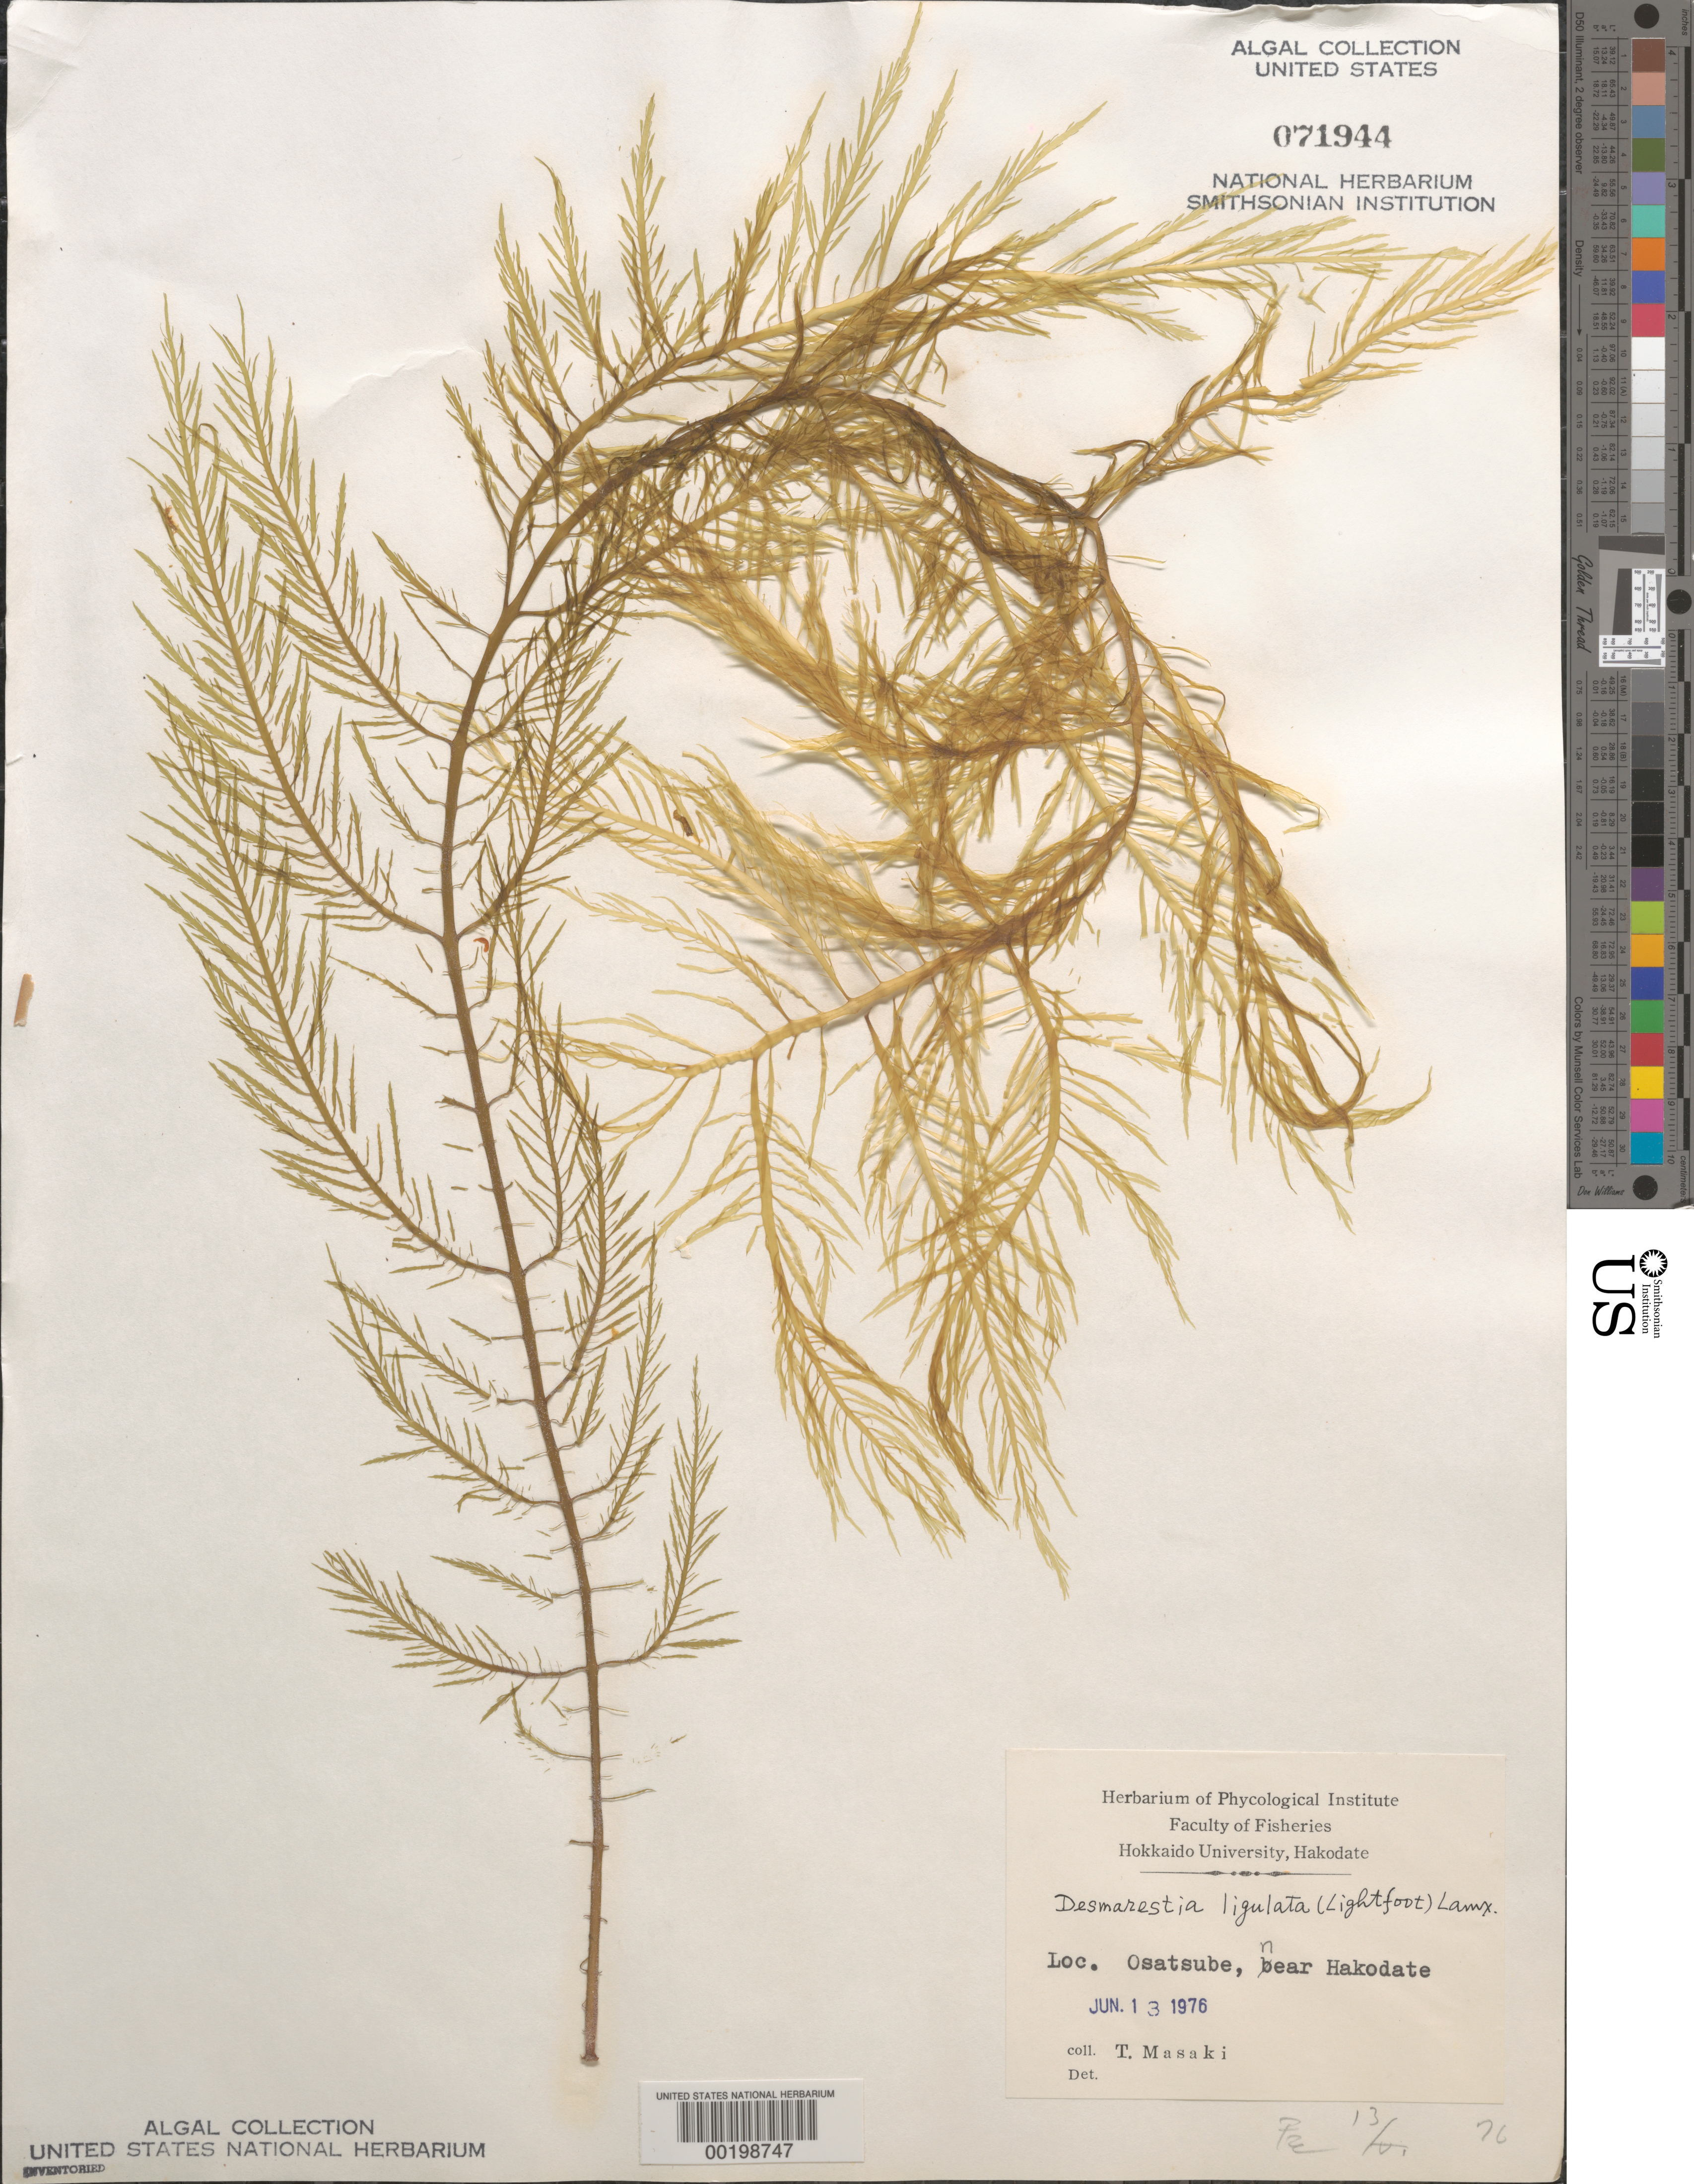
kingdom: Chromista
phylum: Ochrophyta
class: Phaeophyceae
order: Desmarestiales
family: Desmarestiaceae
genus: Desmarestia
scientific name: Desmarestia ligulata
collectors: T. Masaki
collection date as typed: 13 Jun 1976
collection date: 1976-06-13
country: Japan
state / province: Hokkaido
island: Hokkaido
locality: Osatsube, near Hakodate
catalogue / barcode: US 71944